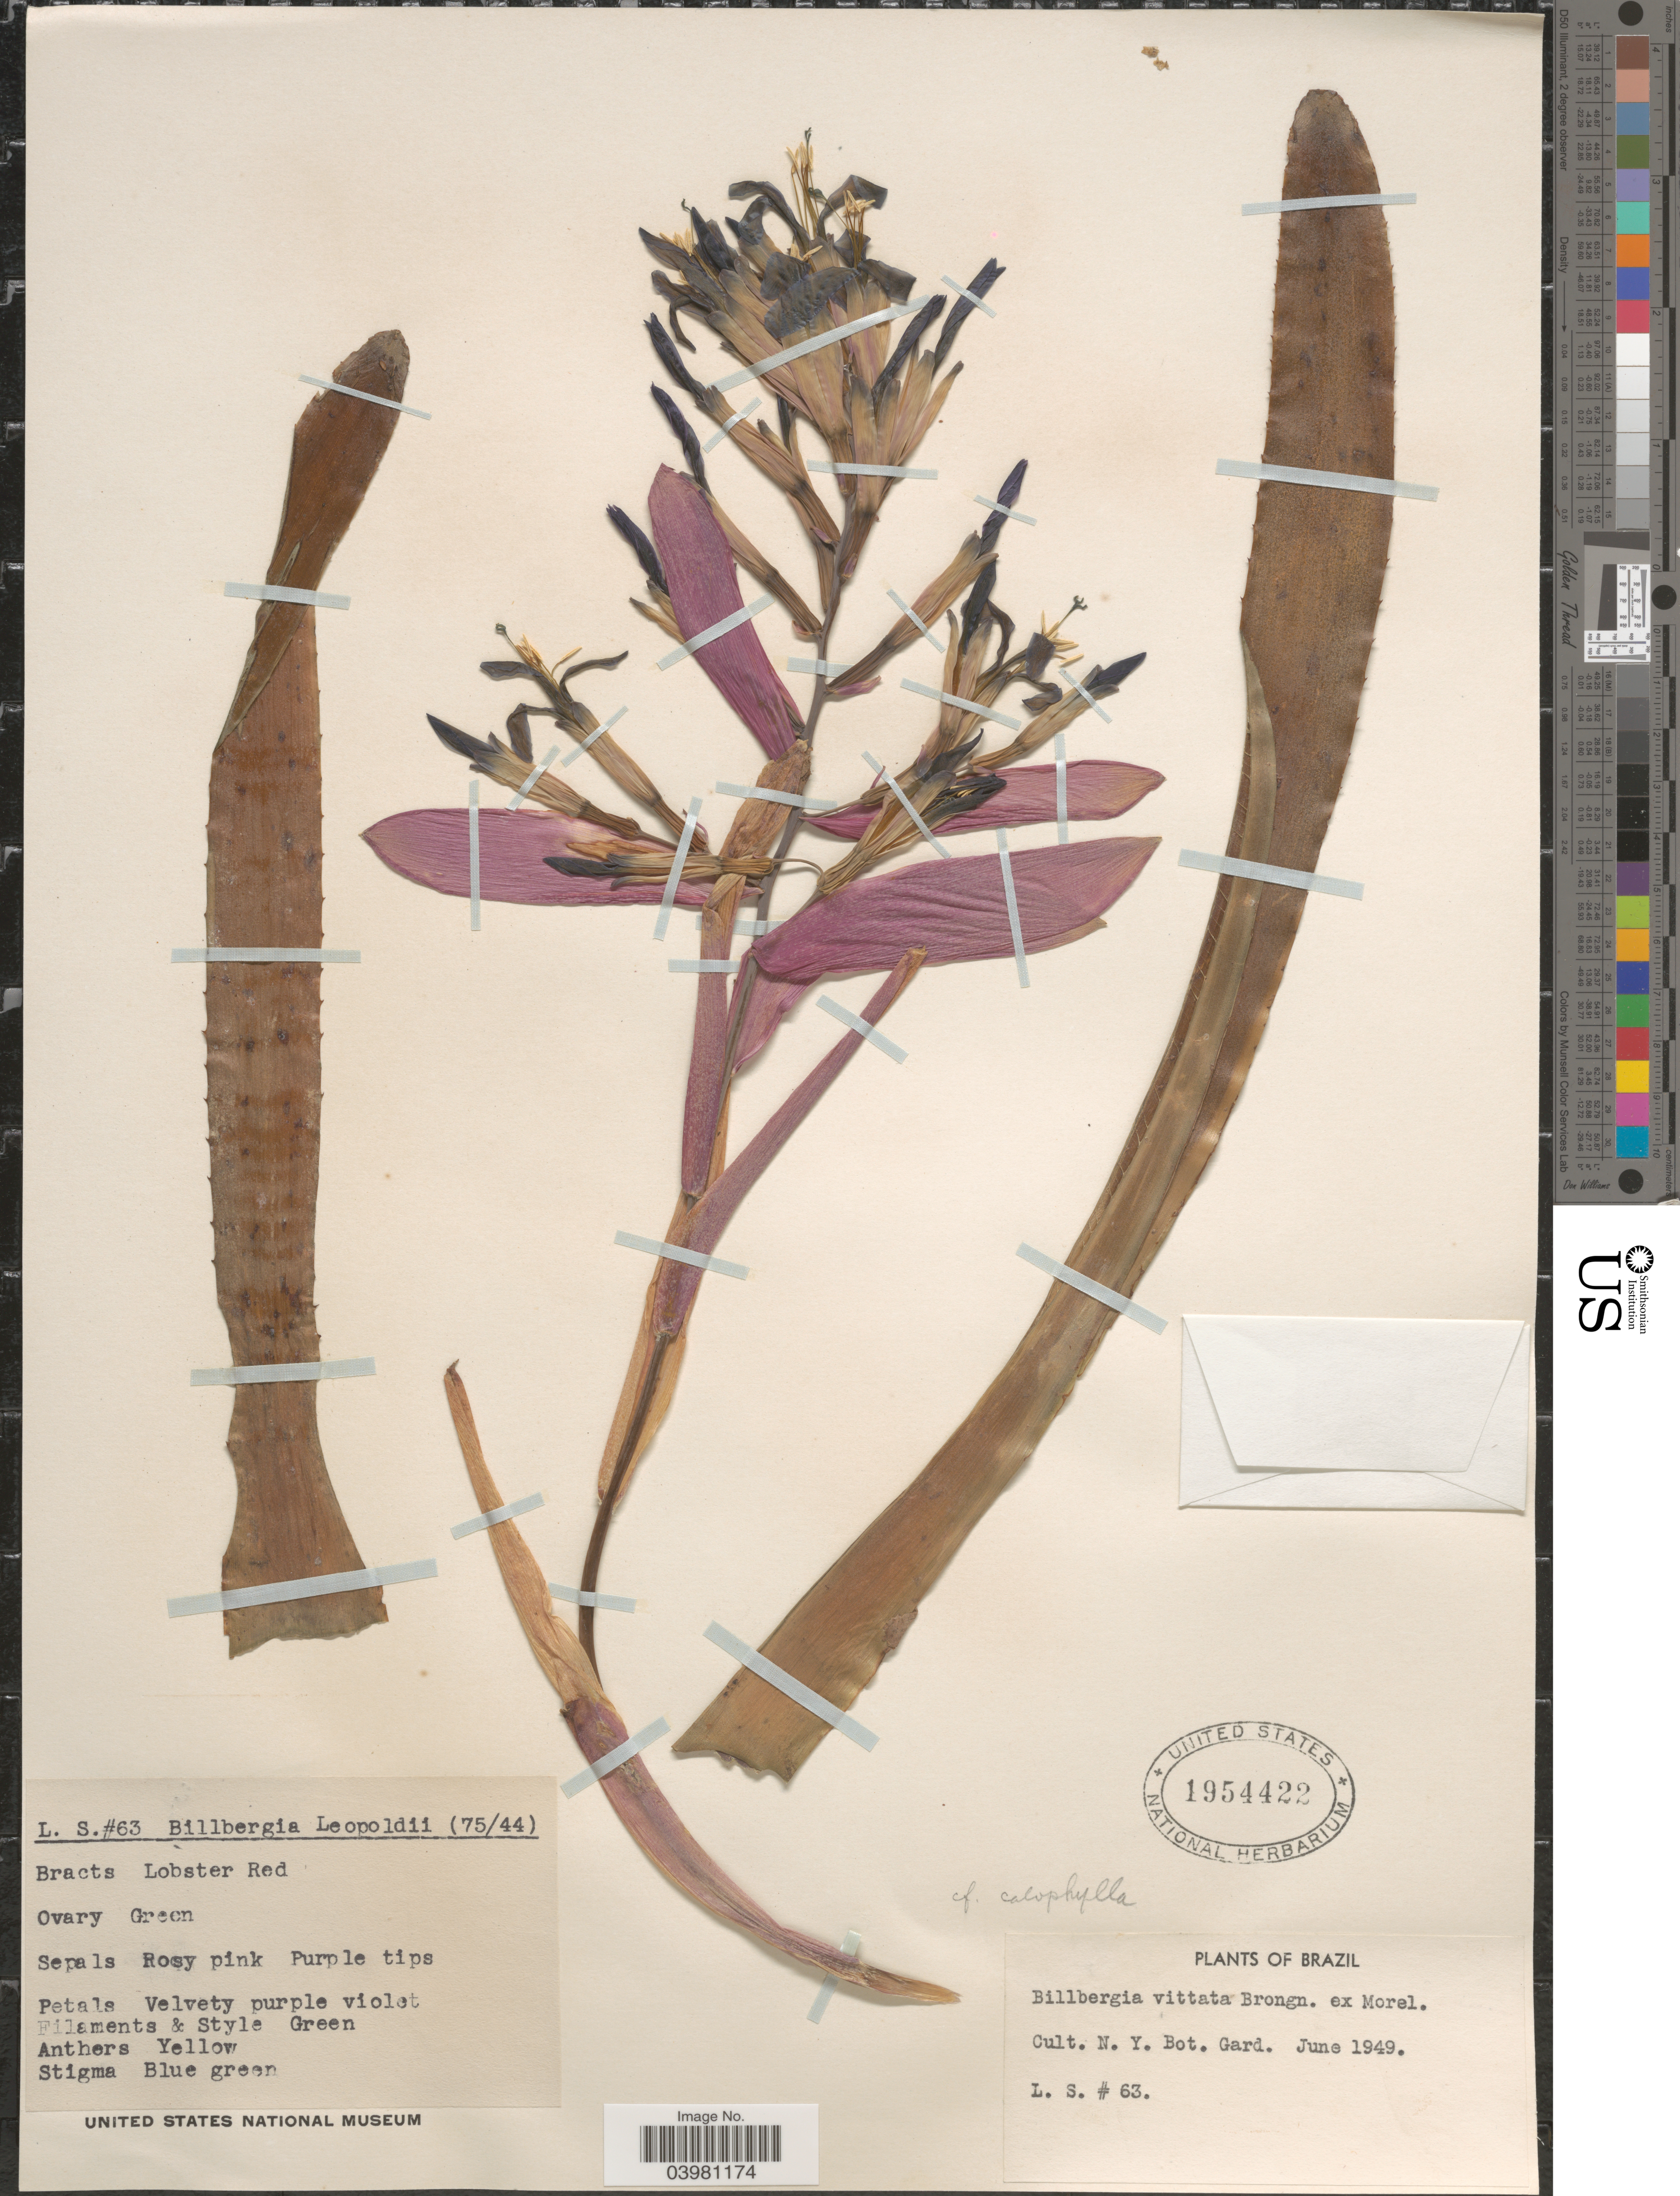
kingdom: Plantae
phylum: Tracheophyta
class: Liliopsida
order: Poales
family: Bromeliaceae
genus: Billbergia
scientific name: Billbergia vittata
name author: Brongn. ex Morel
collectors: L. S.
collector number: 63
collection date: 1949-06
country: United States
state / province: New York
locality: N.Y. Bot. Gard.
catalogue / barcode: US 1954422